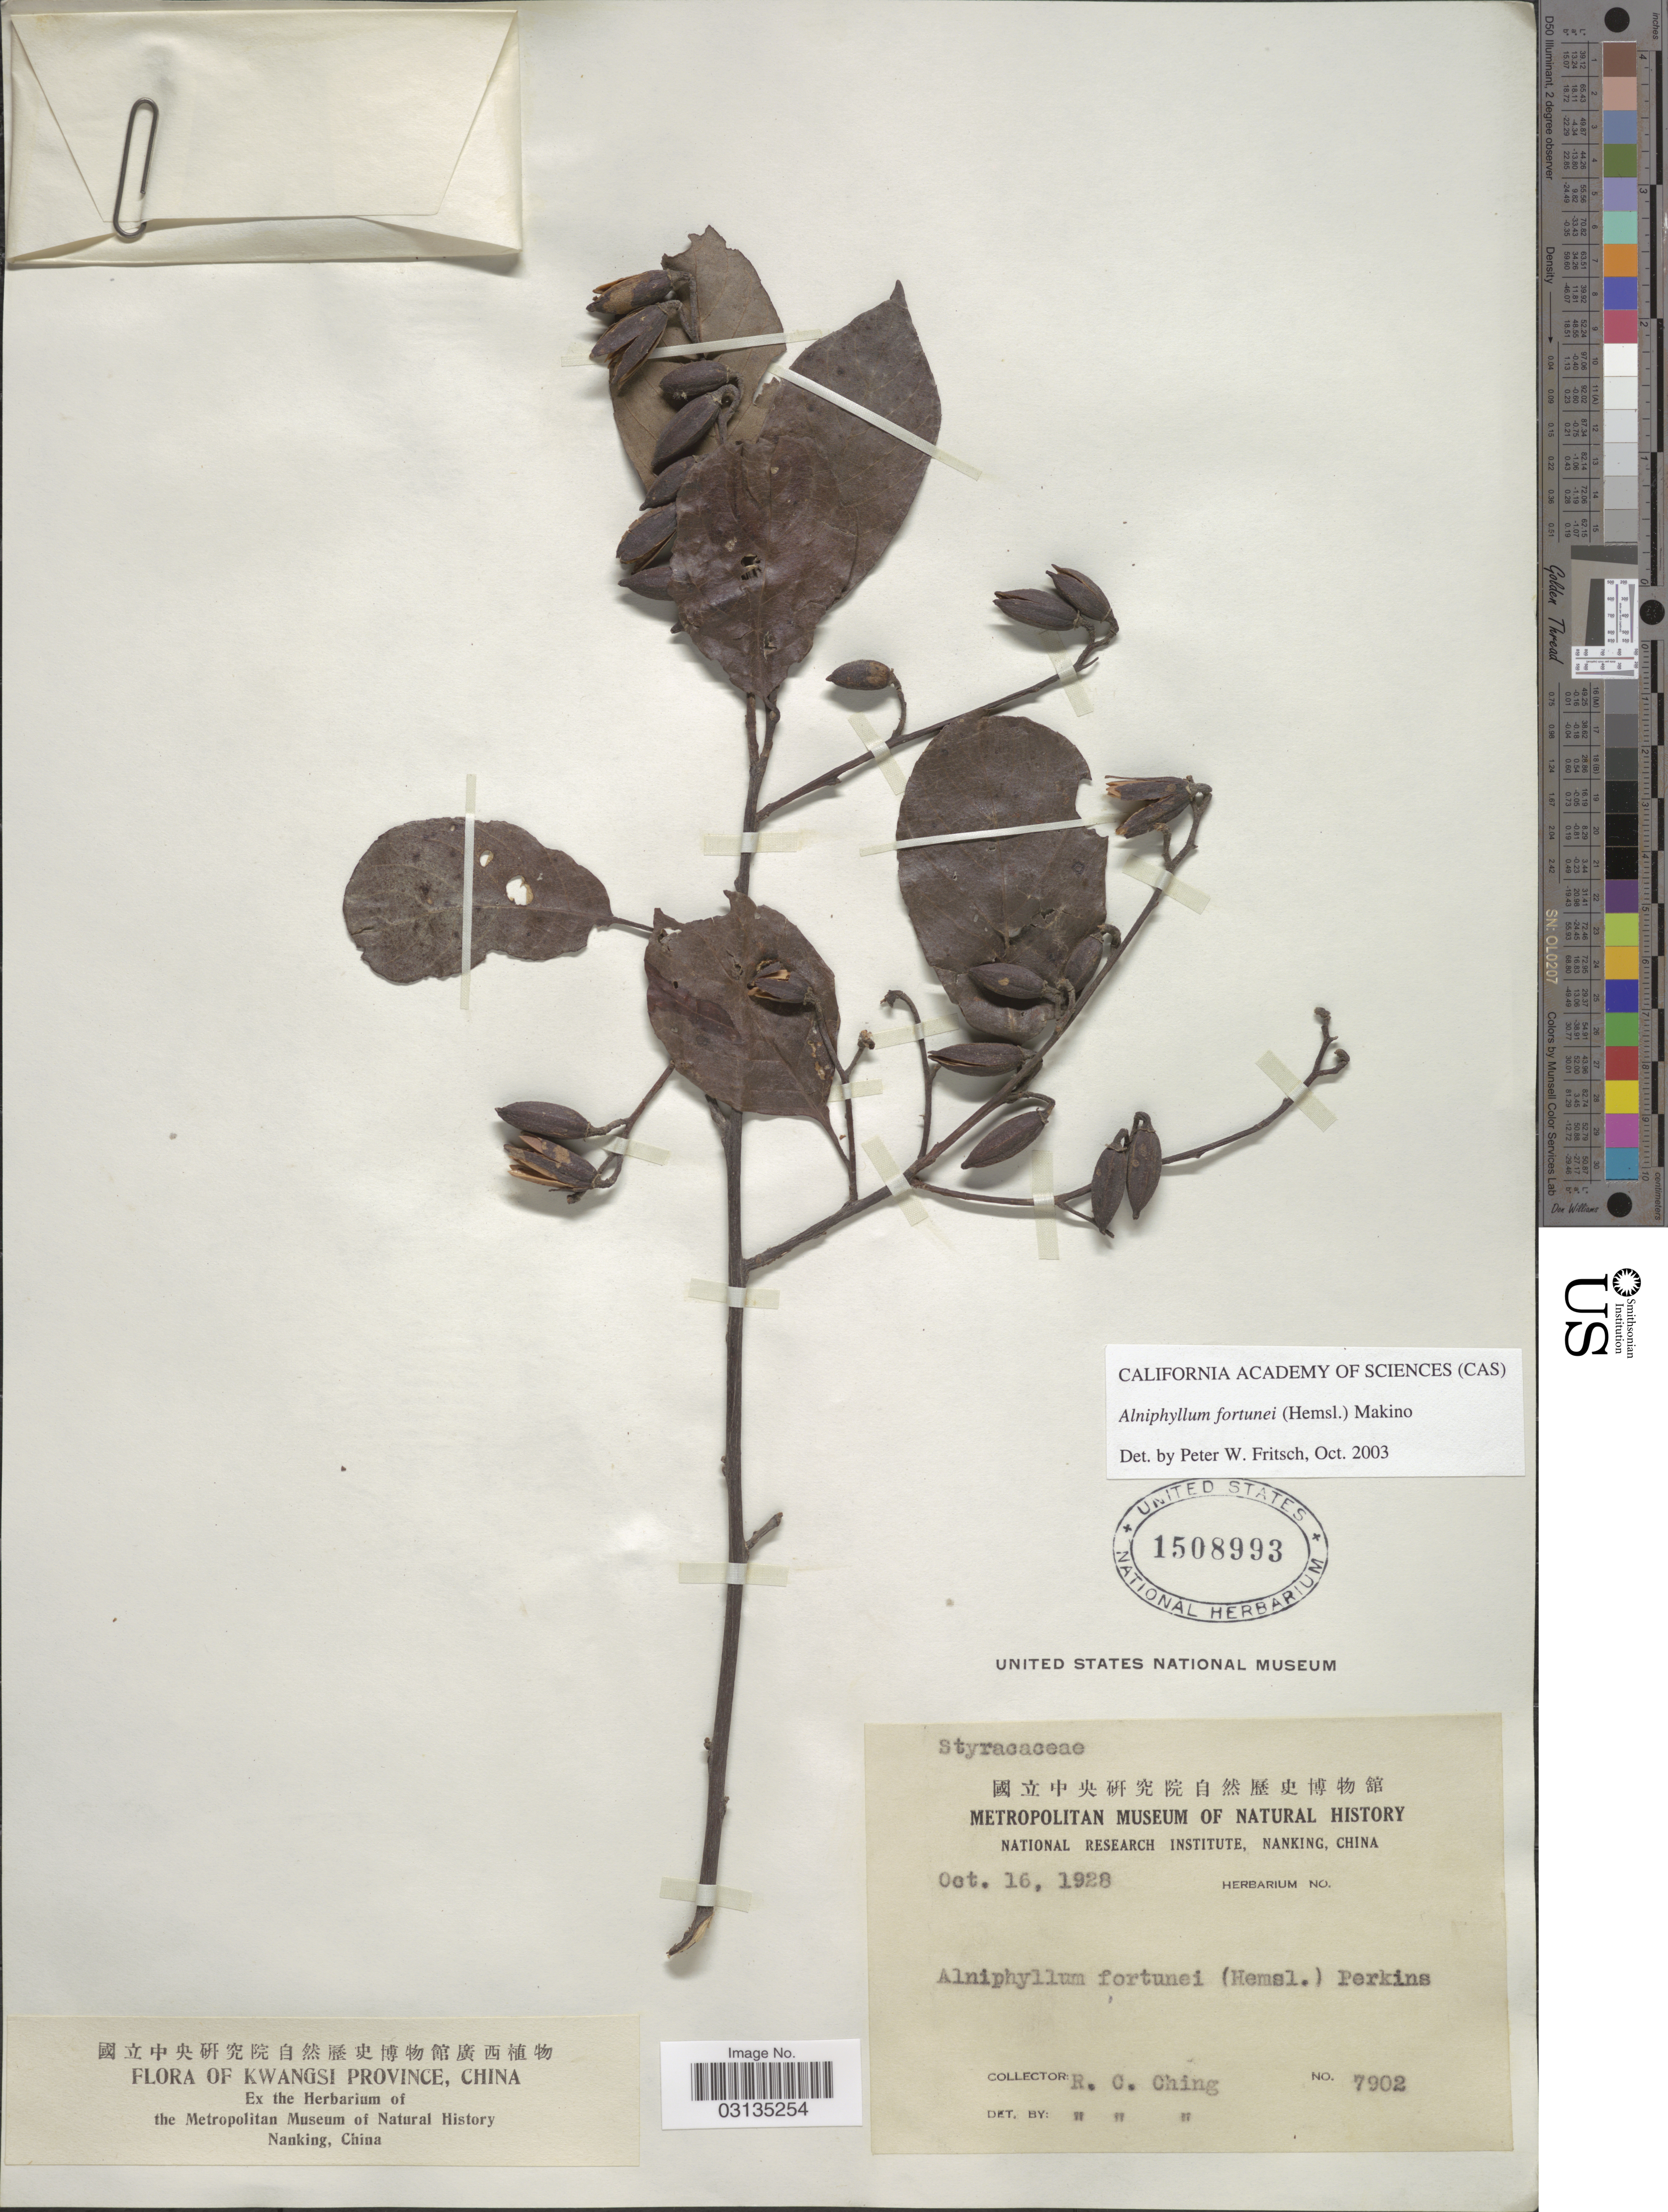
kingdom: Plantae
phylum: Tracheophyta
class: Magnoliopsida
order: Ericales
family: Styracaceae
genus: Alniphyllum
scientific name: Alniphyllum fortunei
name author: (Hemsl.) Makino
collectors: R. C. Ching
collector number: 7902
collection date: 1928-10-16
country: China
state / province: Guangxi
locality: Kwangsi Province.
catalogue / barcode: US 1508993